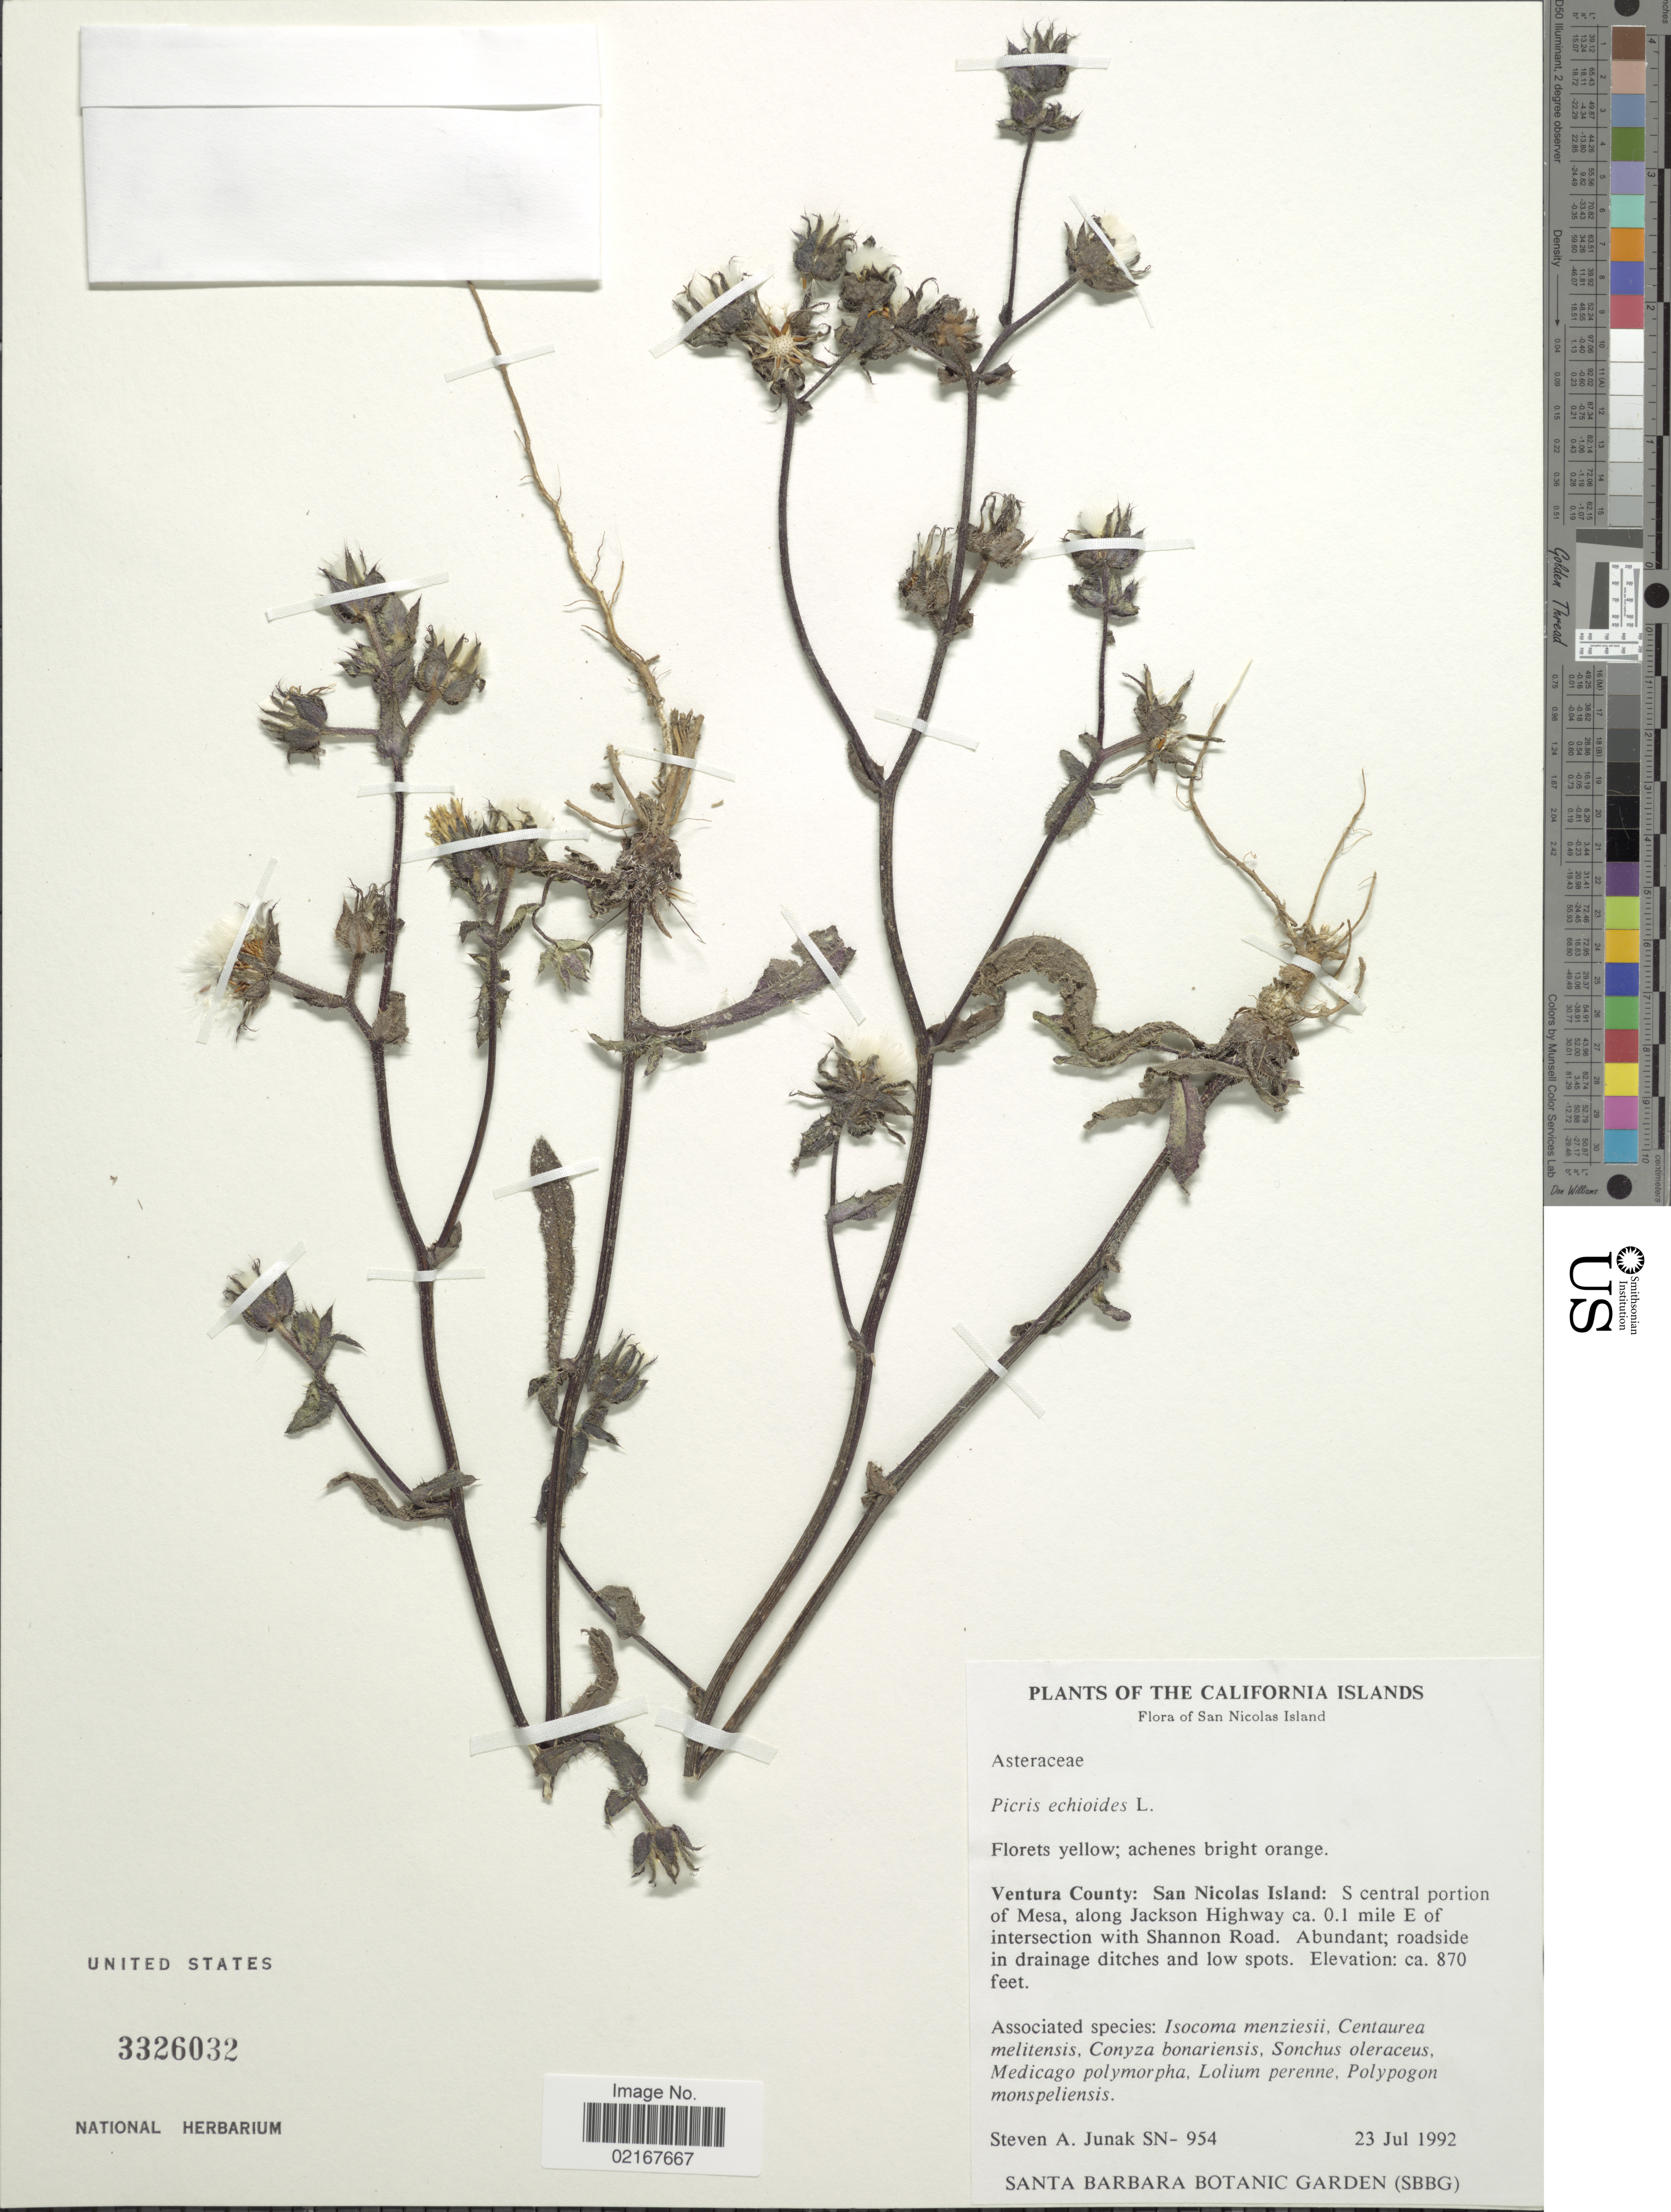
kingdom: Plantae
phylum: Tracheophyta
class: Magnoliopsida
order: Asterales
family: Asteraceae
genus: Helminthotheca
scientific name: Helminthotheca echioides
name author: (L.) Holub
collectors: S. Junak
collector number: SN-954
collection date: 1992-07-23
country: United States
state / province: California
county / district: Ventura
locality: California Islands, San Nicolas Island, Ventura County, S central portion of Mesa, along Jackson Highway ca 0.1 mile E of intersection with Shannon Road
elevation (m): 265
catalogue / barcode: US 3326032